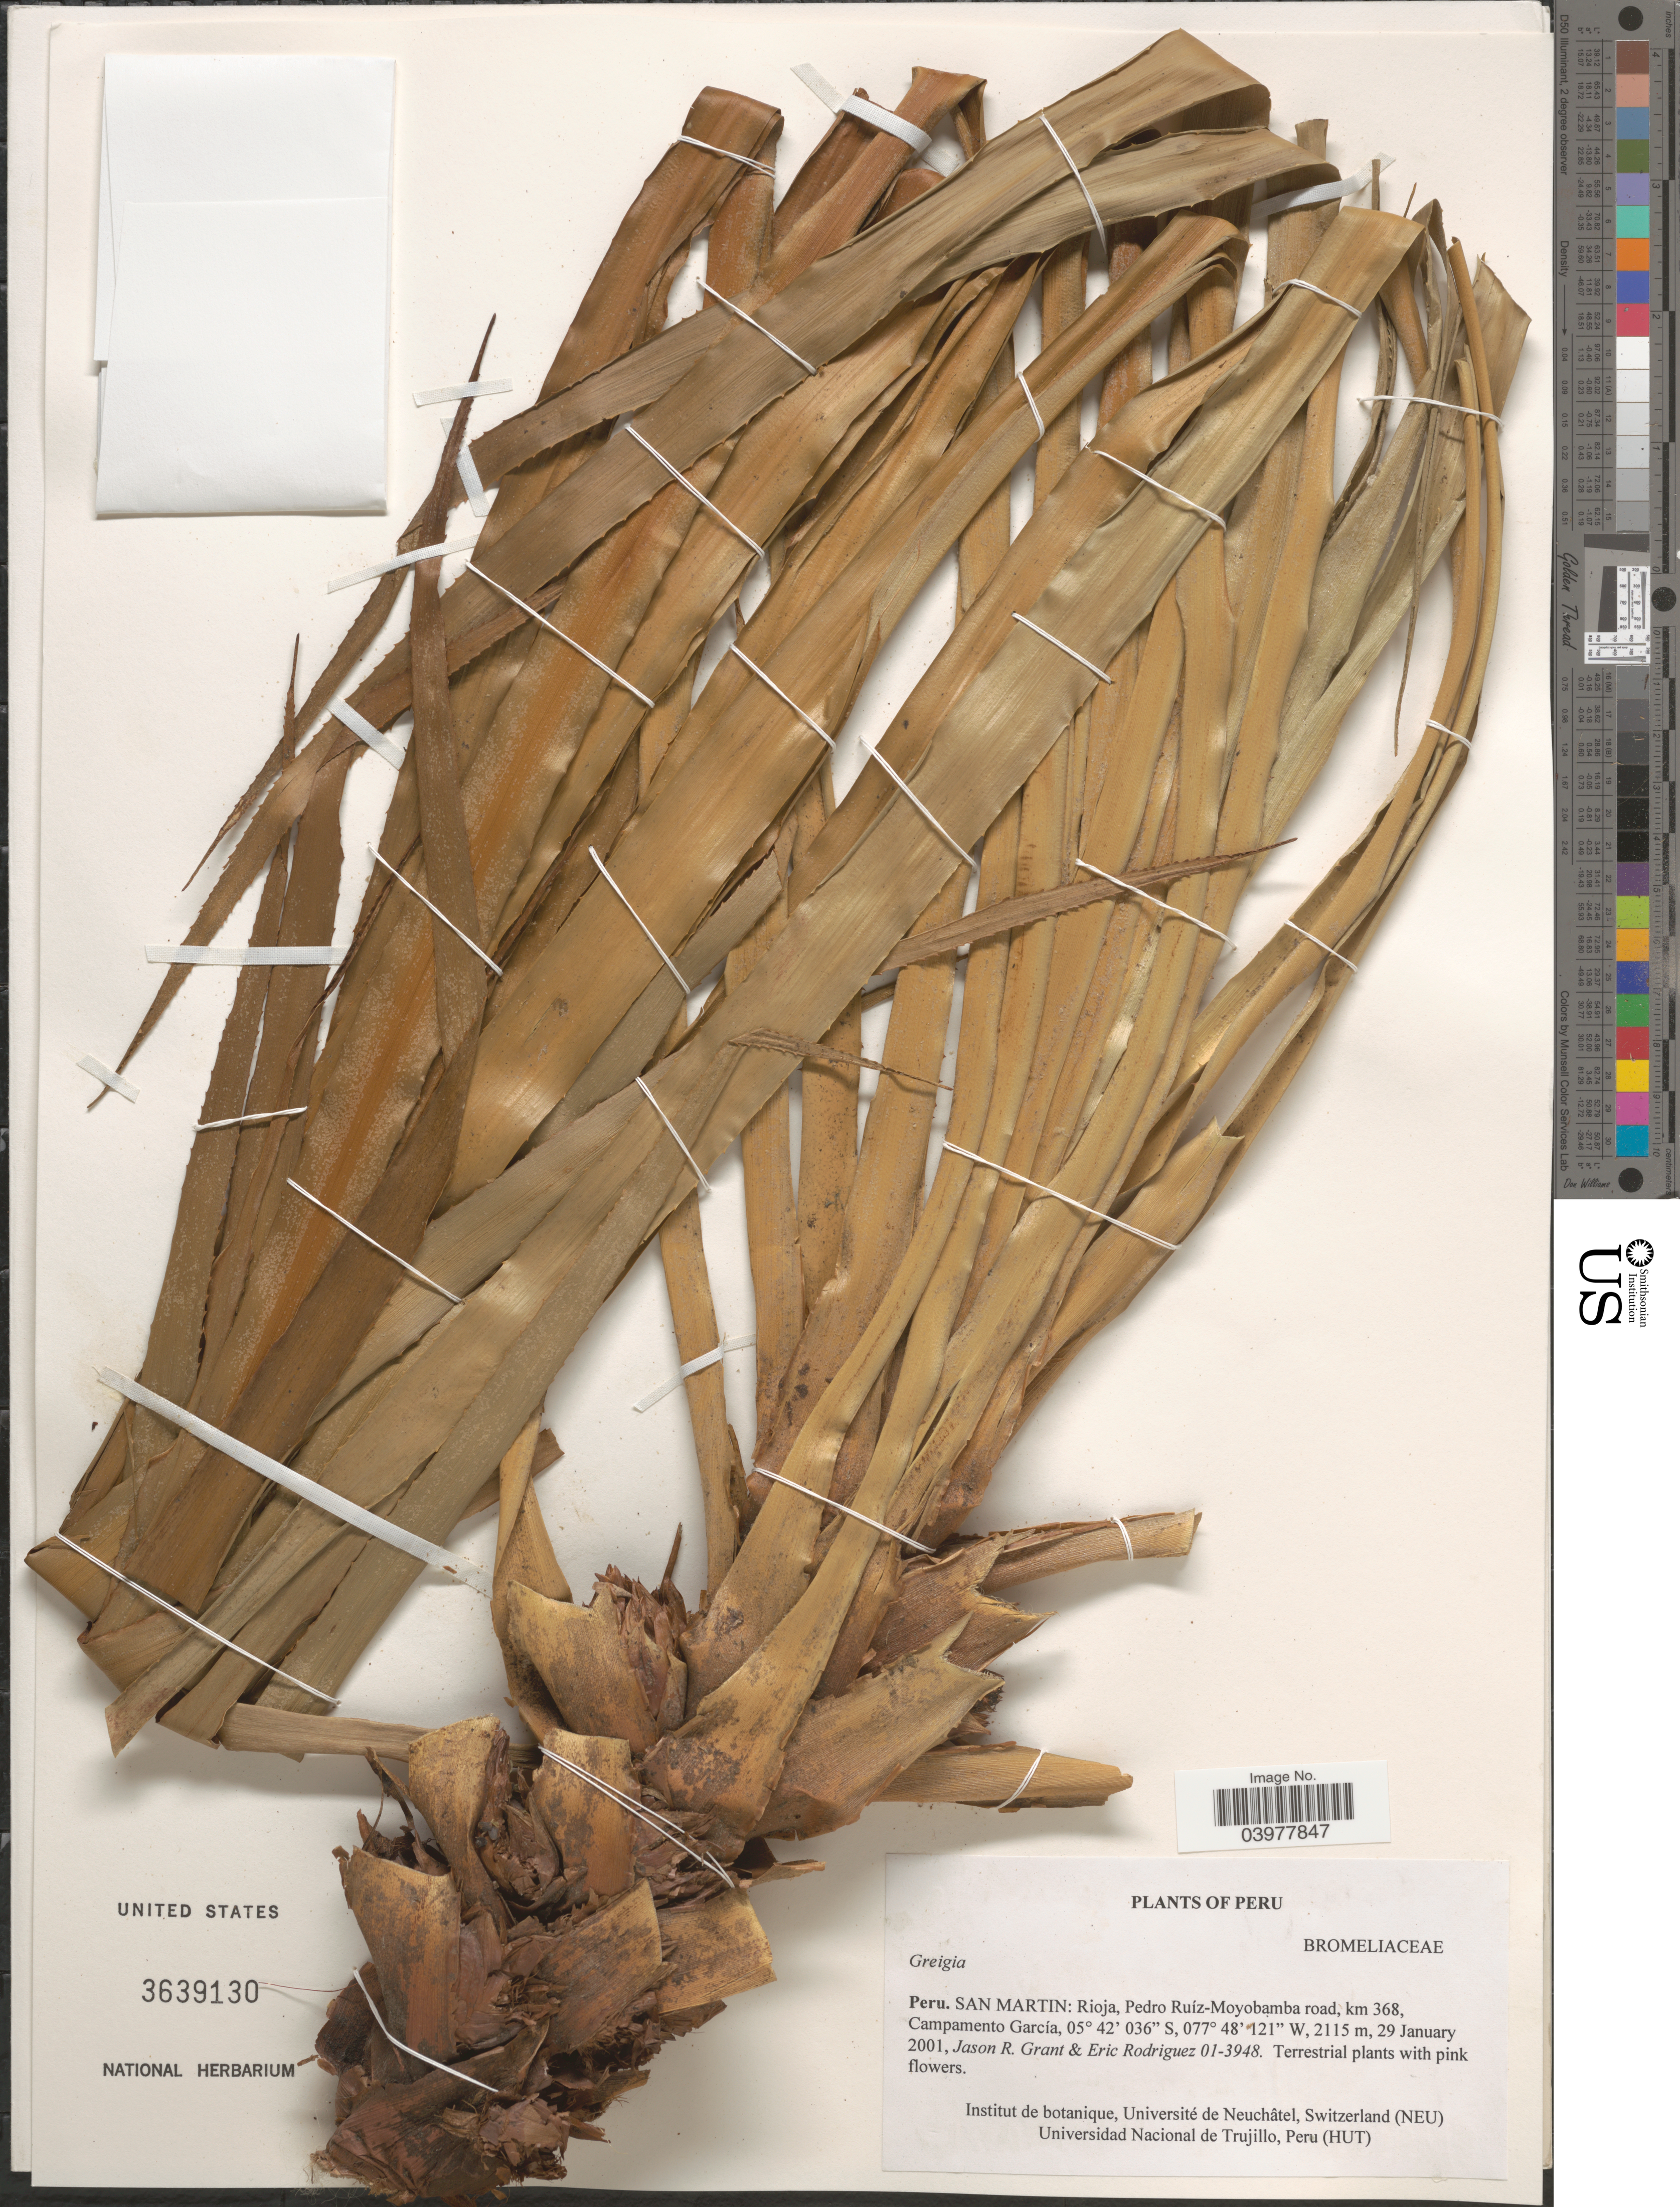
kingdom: Plantae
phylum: Tracheophyta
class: Liliopsida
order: Poales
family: Bromeliaceae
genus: Greigia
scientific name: Greigia sp.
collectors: J. R. Grant & E. Rodriguez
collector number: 01-3948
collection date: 2001-01-29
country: Peru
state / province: San Martín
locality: Rioja, Pedro Ruíz-Moyobamba road, km 368, Campamento Garciá.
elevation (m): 2115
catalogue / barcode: US 3639130